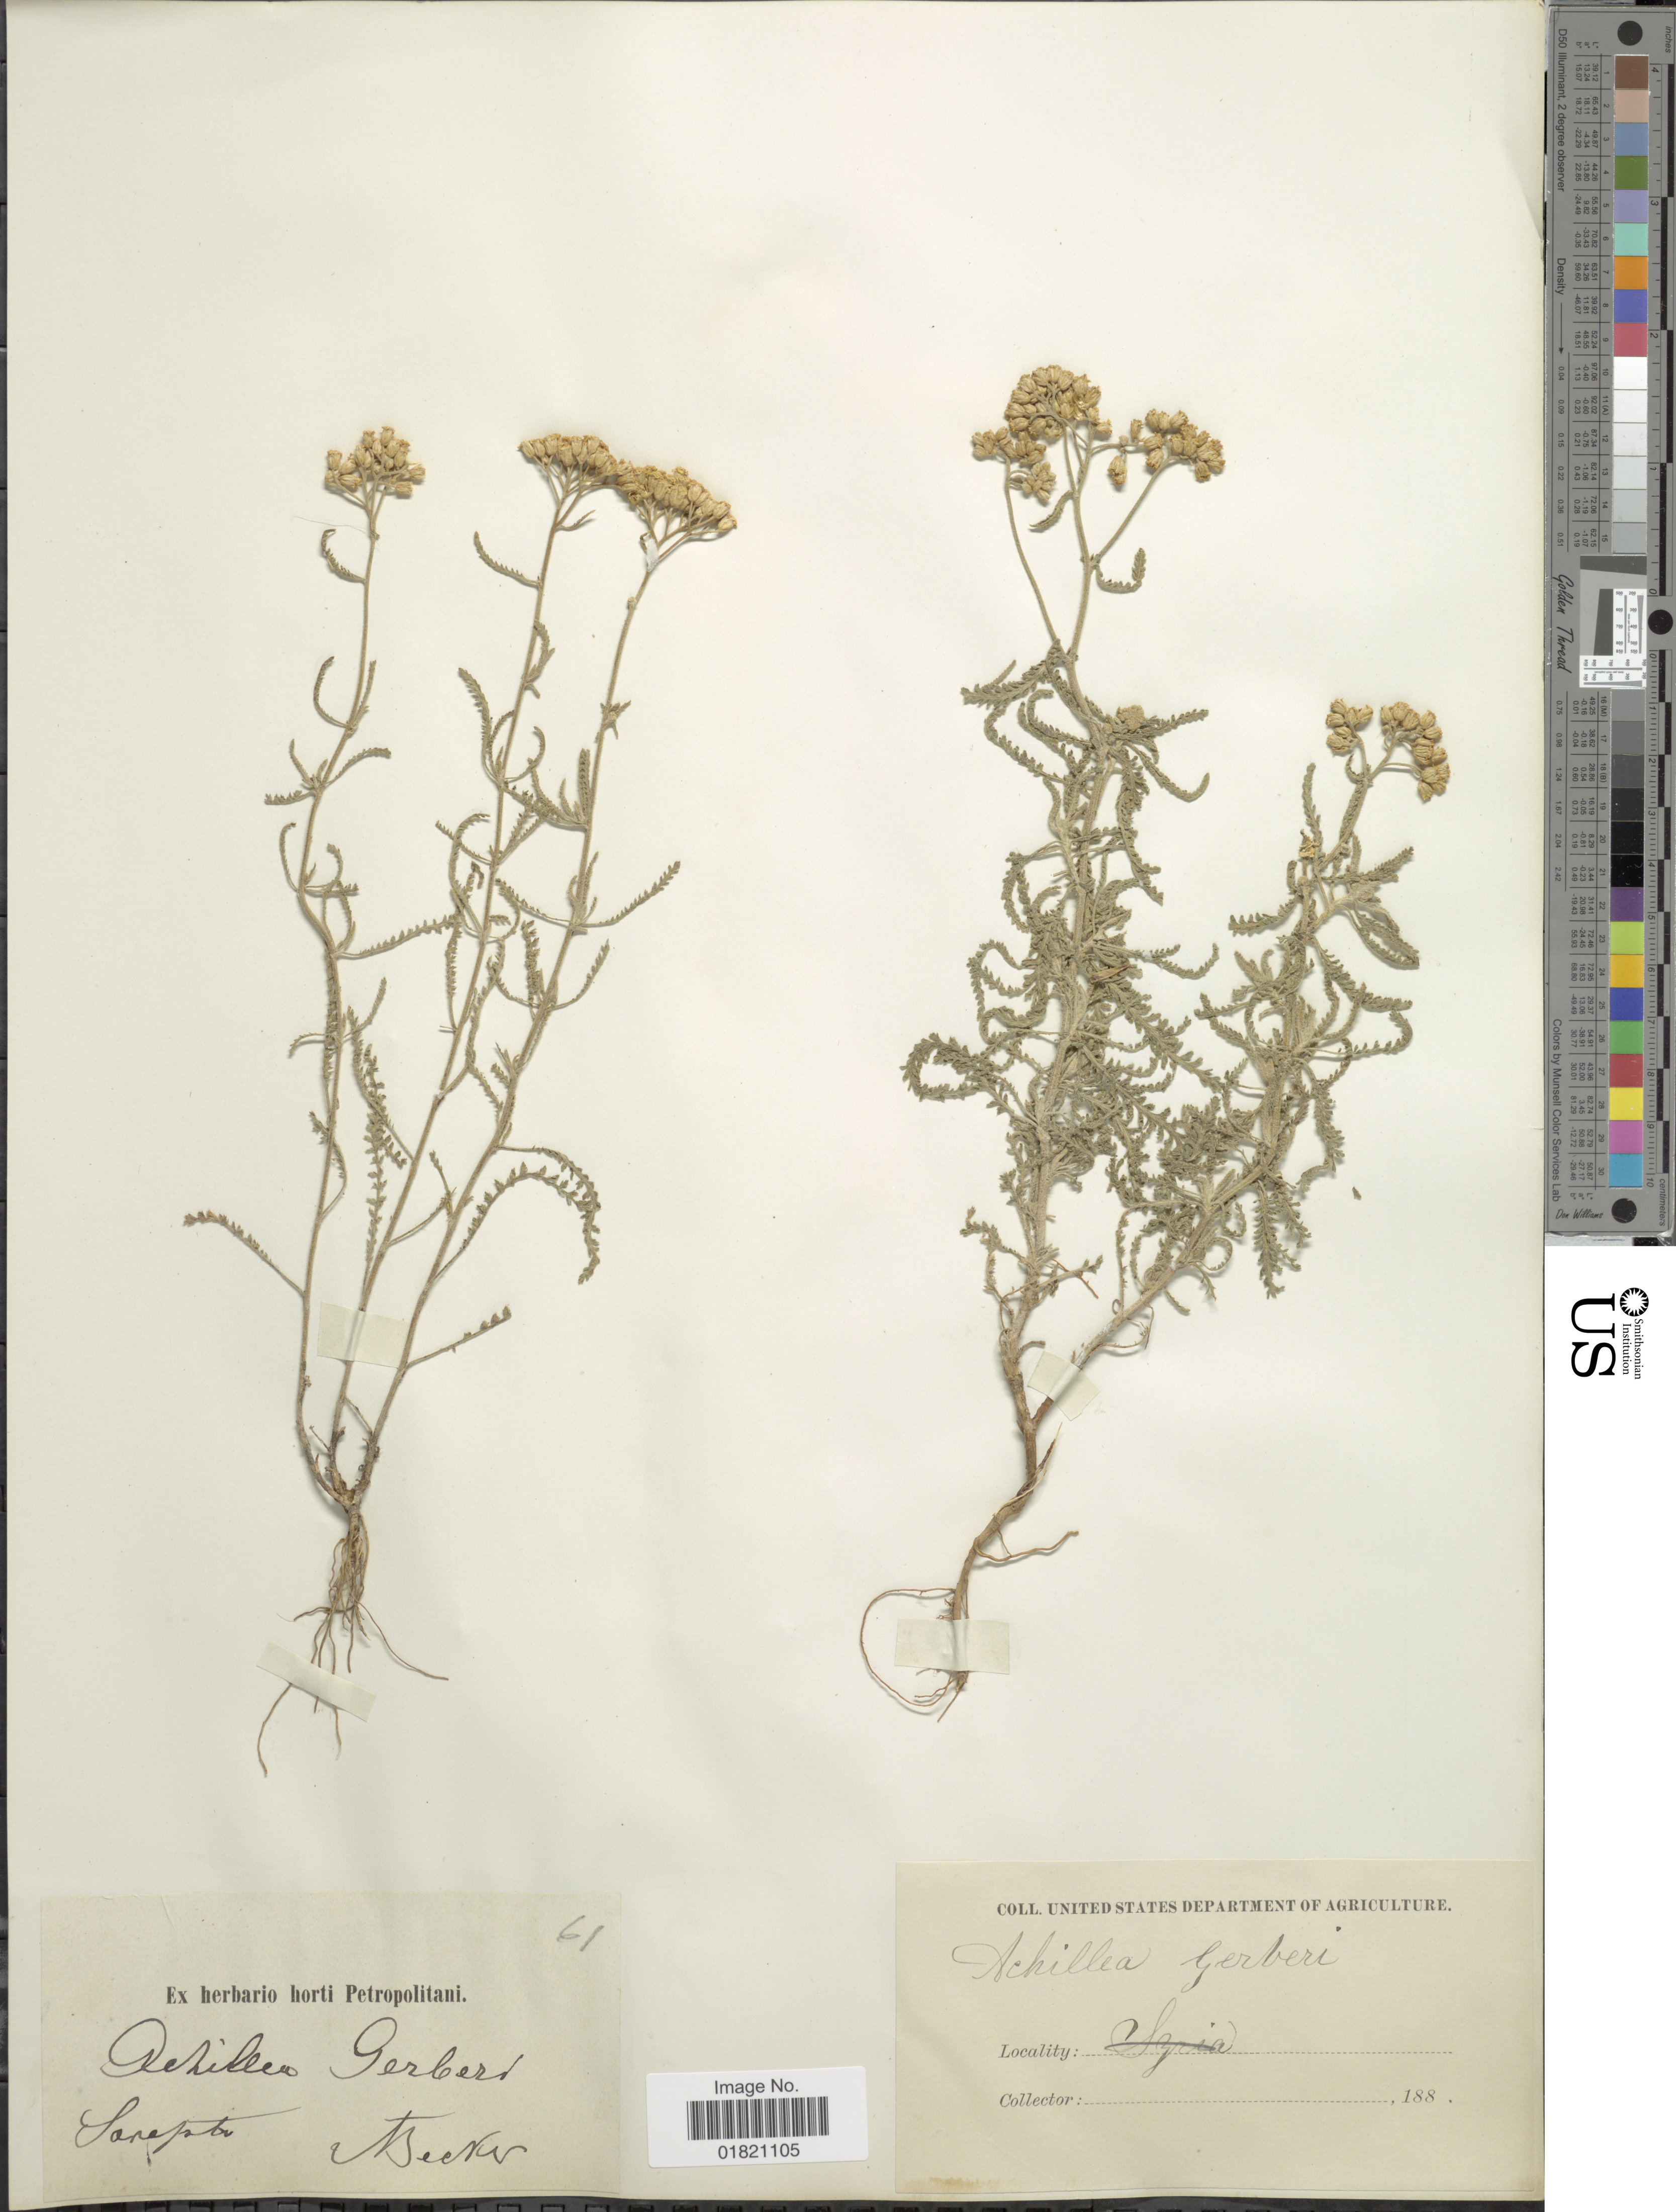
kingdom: Plantae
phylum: Tracheophyta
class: Magnoliopsida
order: Asterales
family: Asteraceae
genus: Achillea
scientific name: Achillea gerberi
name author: M. Bieb.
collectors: -. Becker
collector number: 61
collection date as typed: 188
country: Russian Federation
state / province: Volgograd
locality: Sarepta